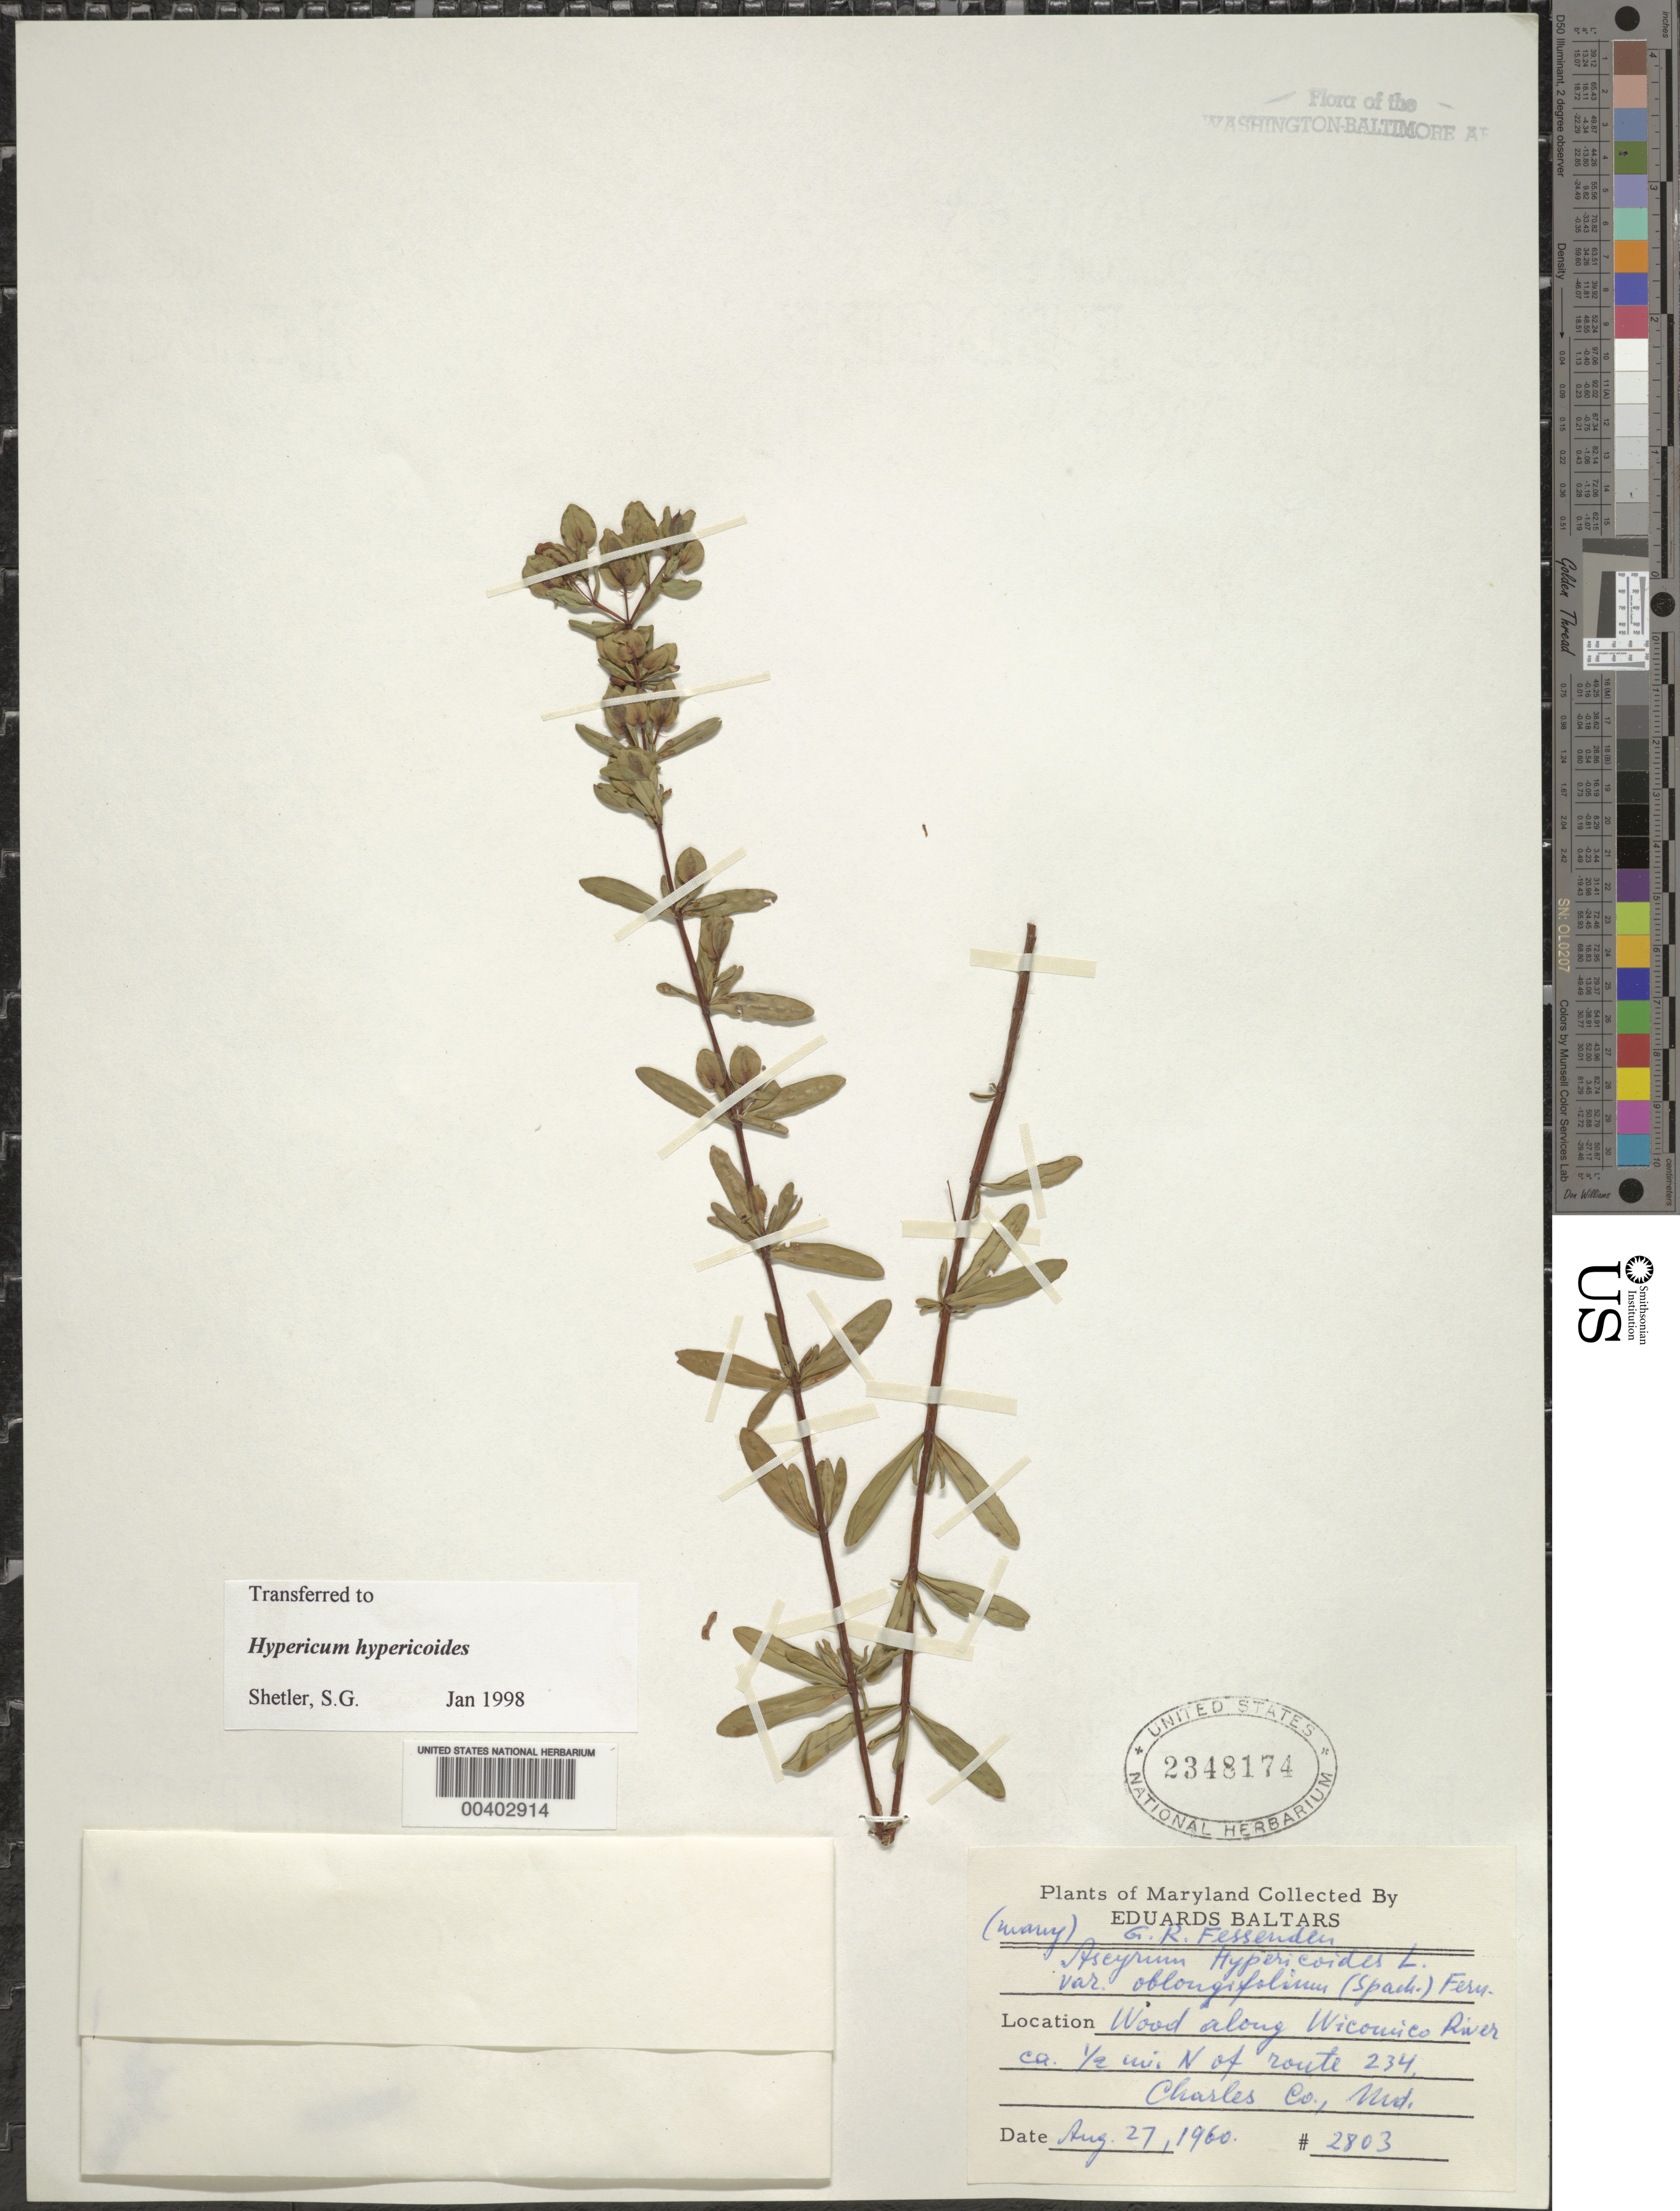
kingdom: Plantae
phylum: Tracheophyta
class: Magnoliopsida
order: Malpighiales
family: Hypericaceae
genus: Hypericum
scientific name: Hypericum hypericoides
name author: (L.) Crantz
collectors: G. Fessenden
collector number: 2803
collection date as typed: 27 Aug 1960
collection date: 1960-08-27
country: United States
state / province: Maryland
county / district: Charles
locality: Wicomico River, north of Route 234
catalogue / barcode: US 2348174